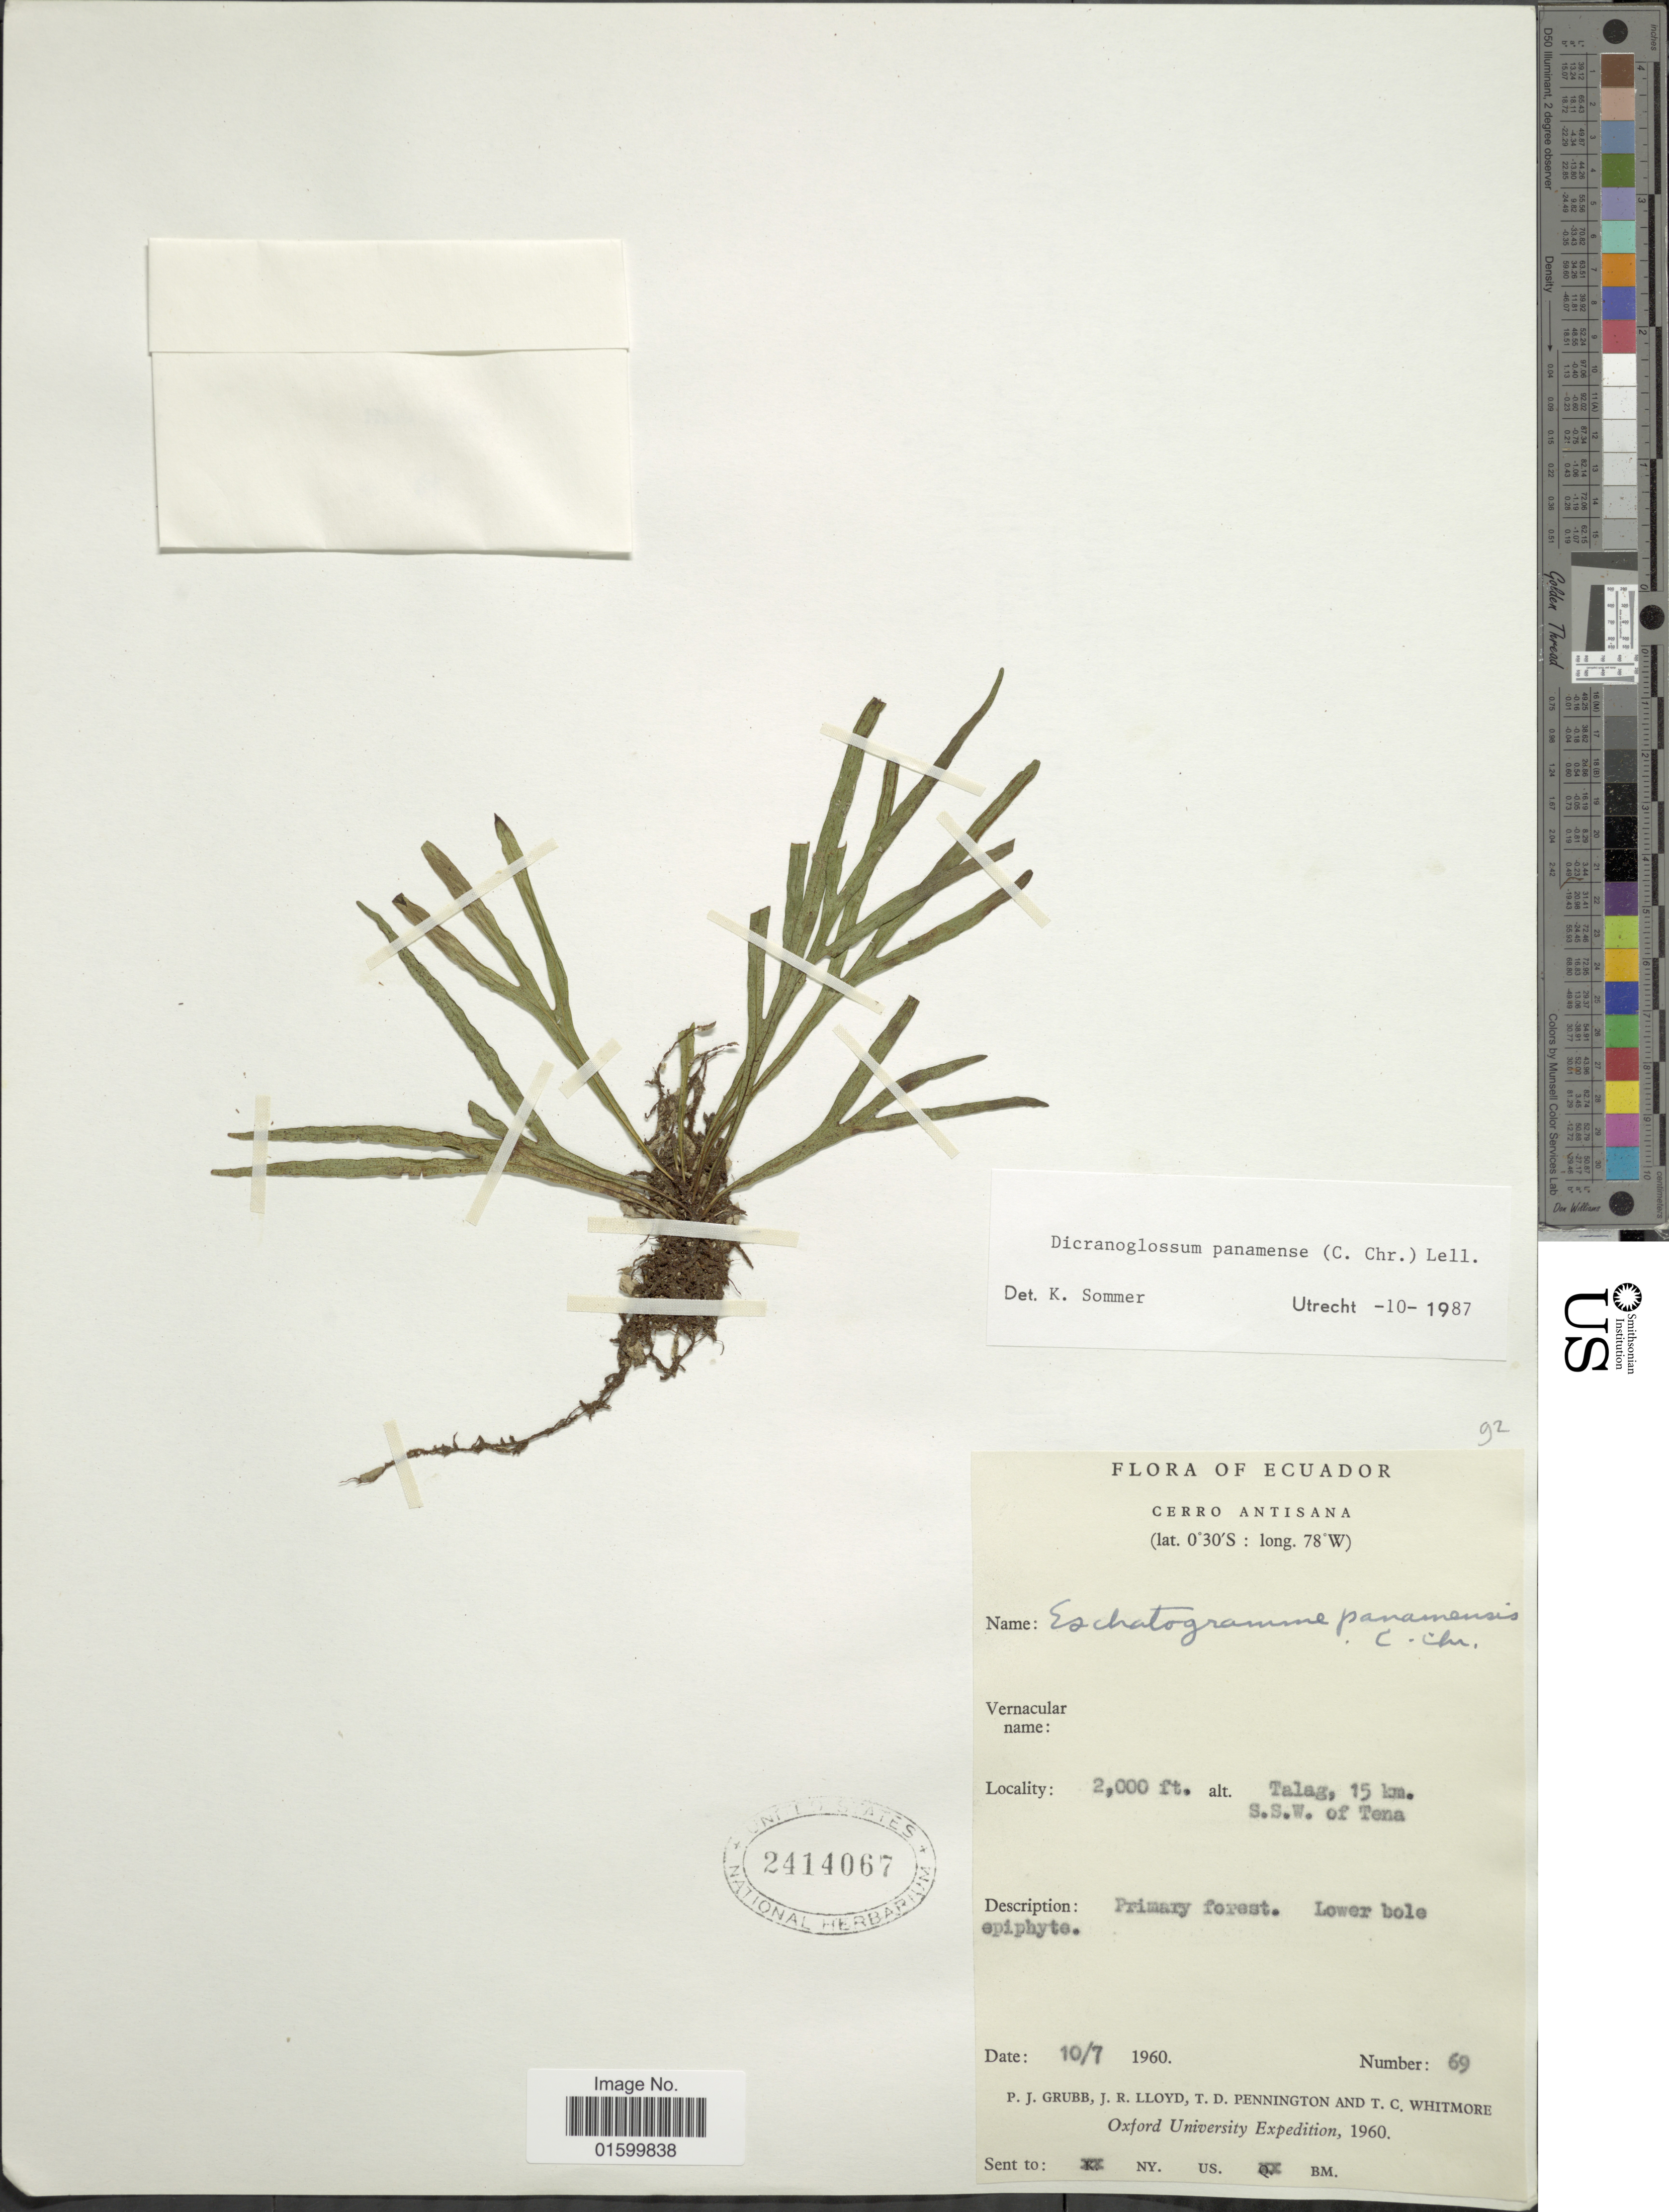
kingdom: Plantae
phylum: Tracheophyta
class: Polypodiopsida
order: Polypodiales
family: Polypodiaceae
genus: Pleopeltis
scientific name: Pleopeltis panamensis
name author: (Weath.) Pic. Serm.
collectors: P. J. Grubb, J. R. Lloyd, T. D. Pennington & T. C. Whitmore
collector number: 69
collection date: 1960-07-10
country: Ecuador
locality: Cerro Antisana, Talag, 15 km S.S.W. of Tena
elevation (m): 610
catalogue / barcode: US 2414067